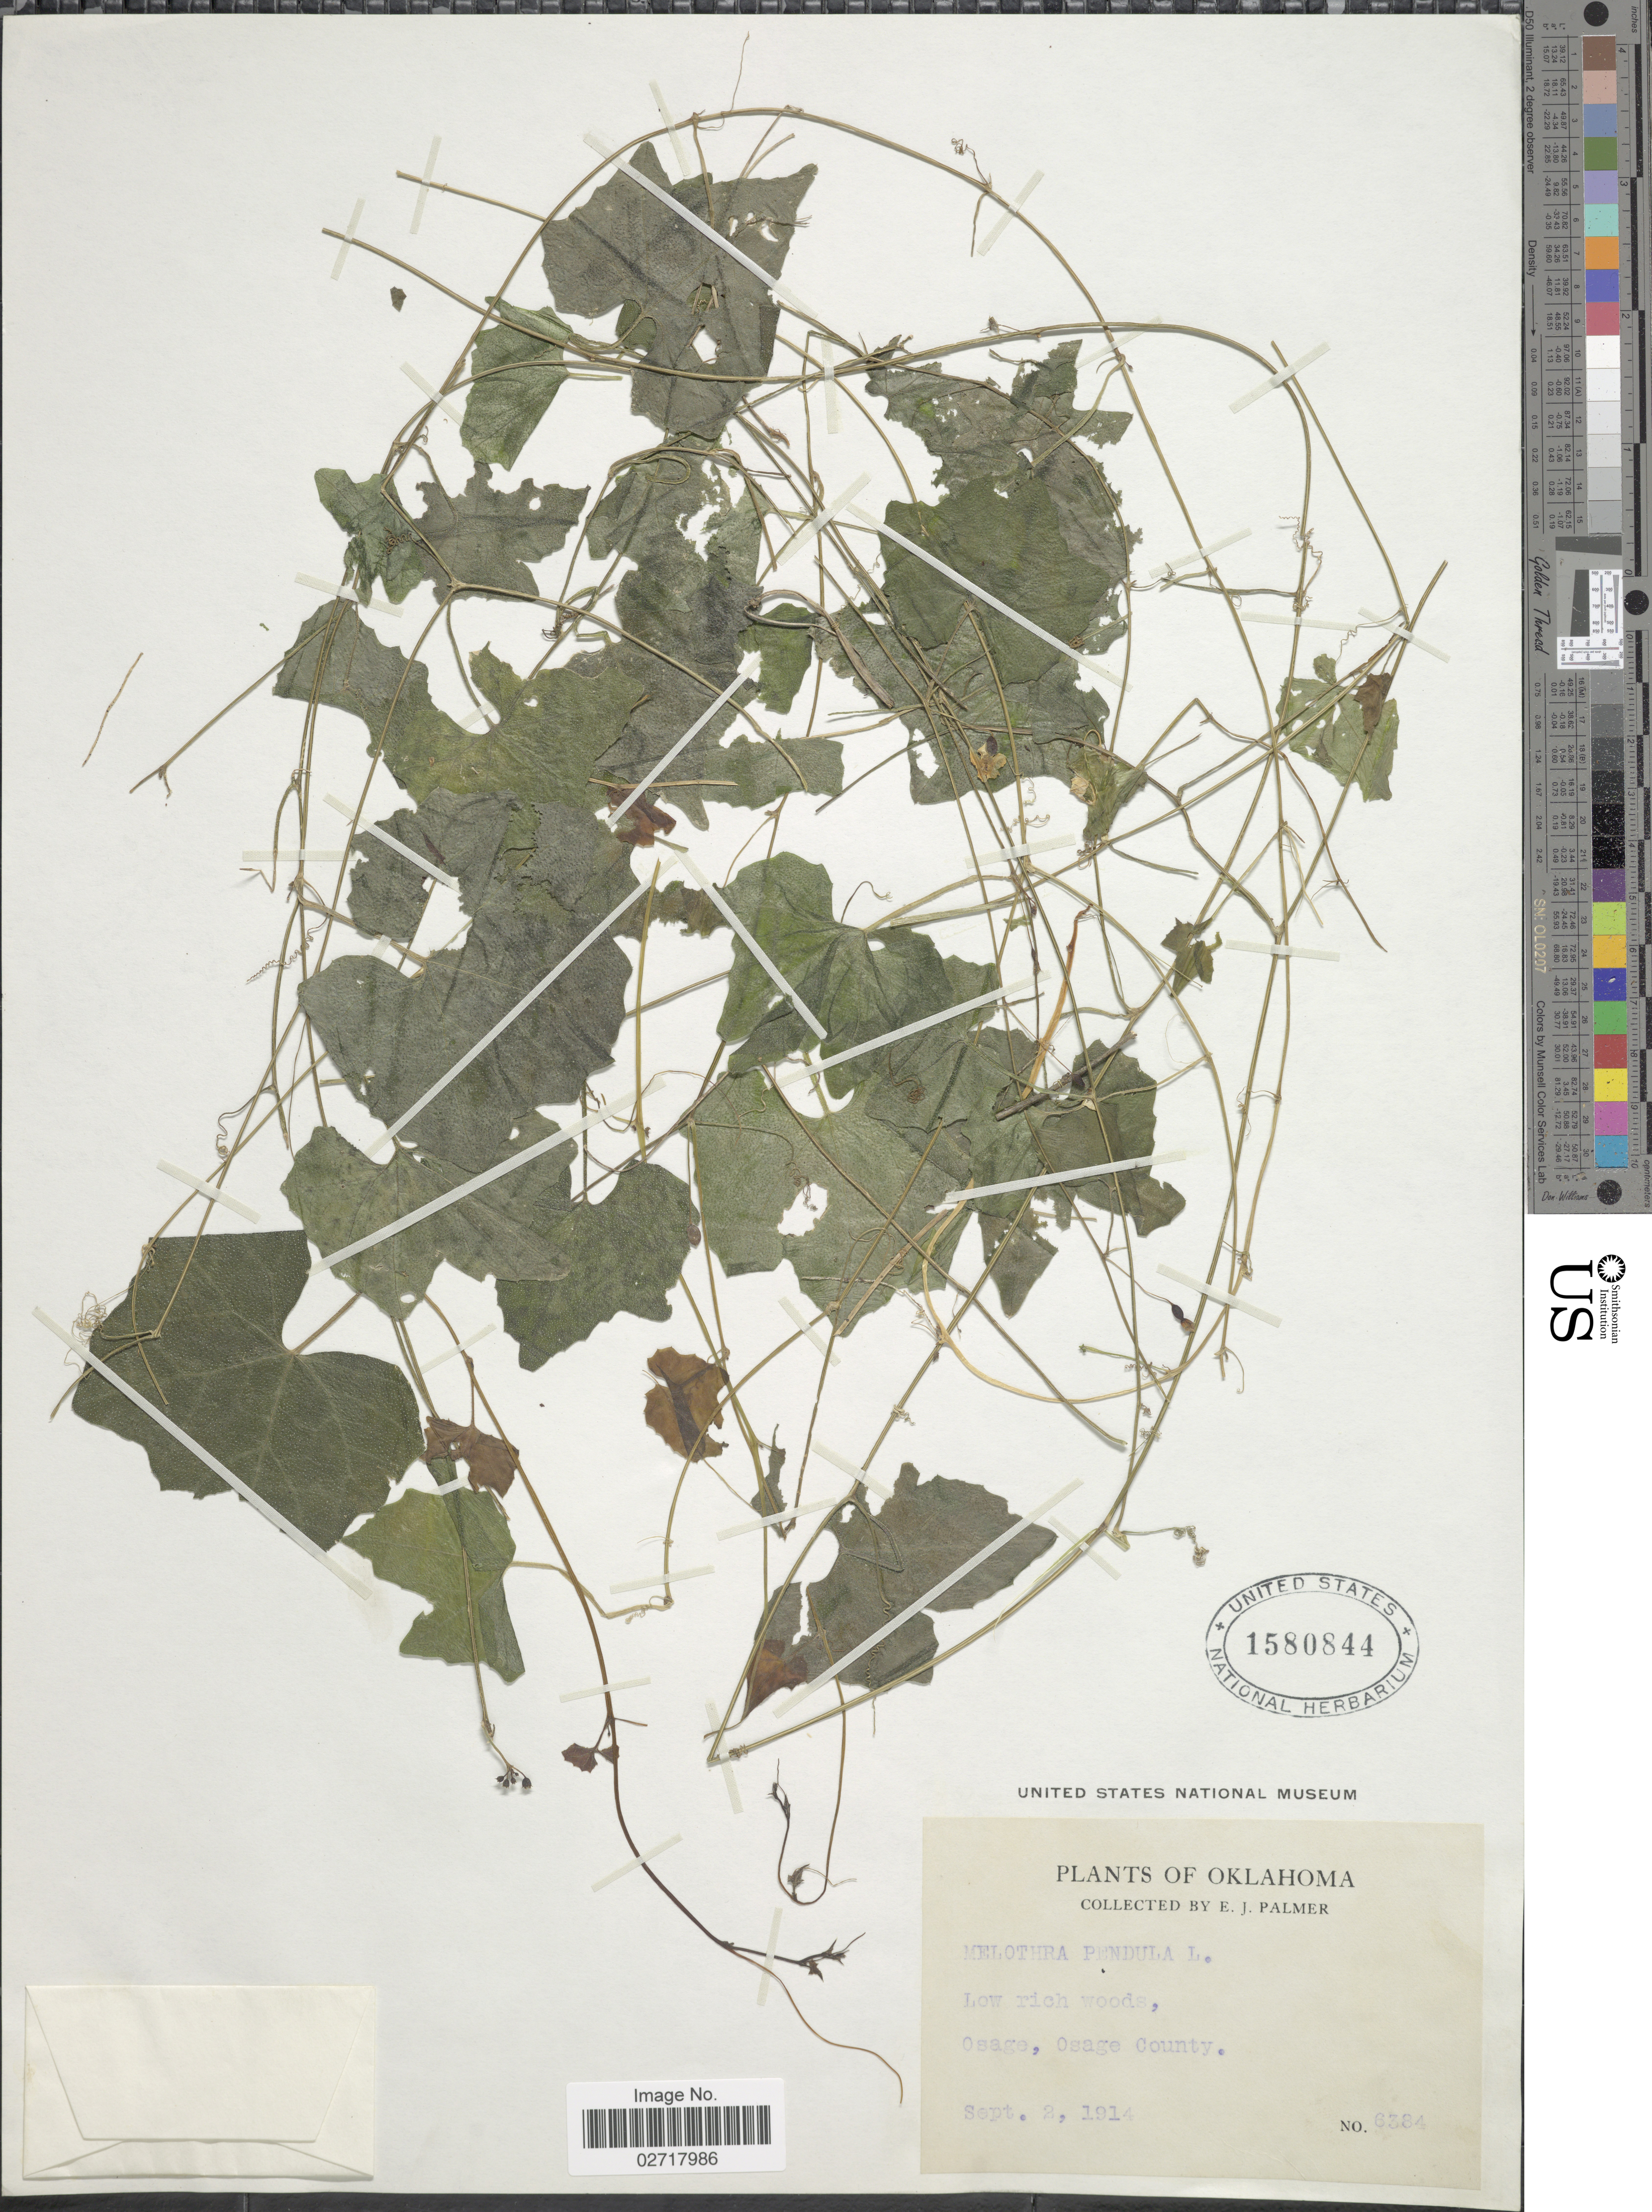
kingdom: Plantae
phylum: Tracheophyta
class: Magnoliopsida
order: Cucurbitales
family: Cucurbitaceae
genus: Melothria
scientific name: Melothria pendula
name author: L.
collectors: E. J. Palmer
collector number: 6384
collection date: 1914-09-02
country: United States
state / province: Oklahoma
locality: Osage, Osage County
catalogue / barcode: US 1580844